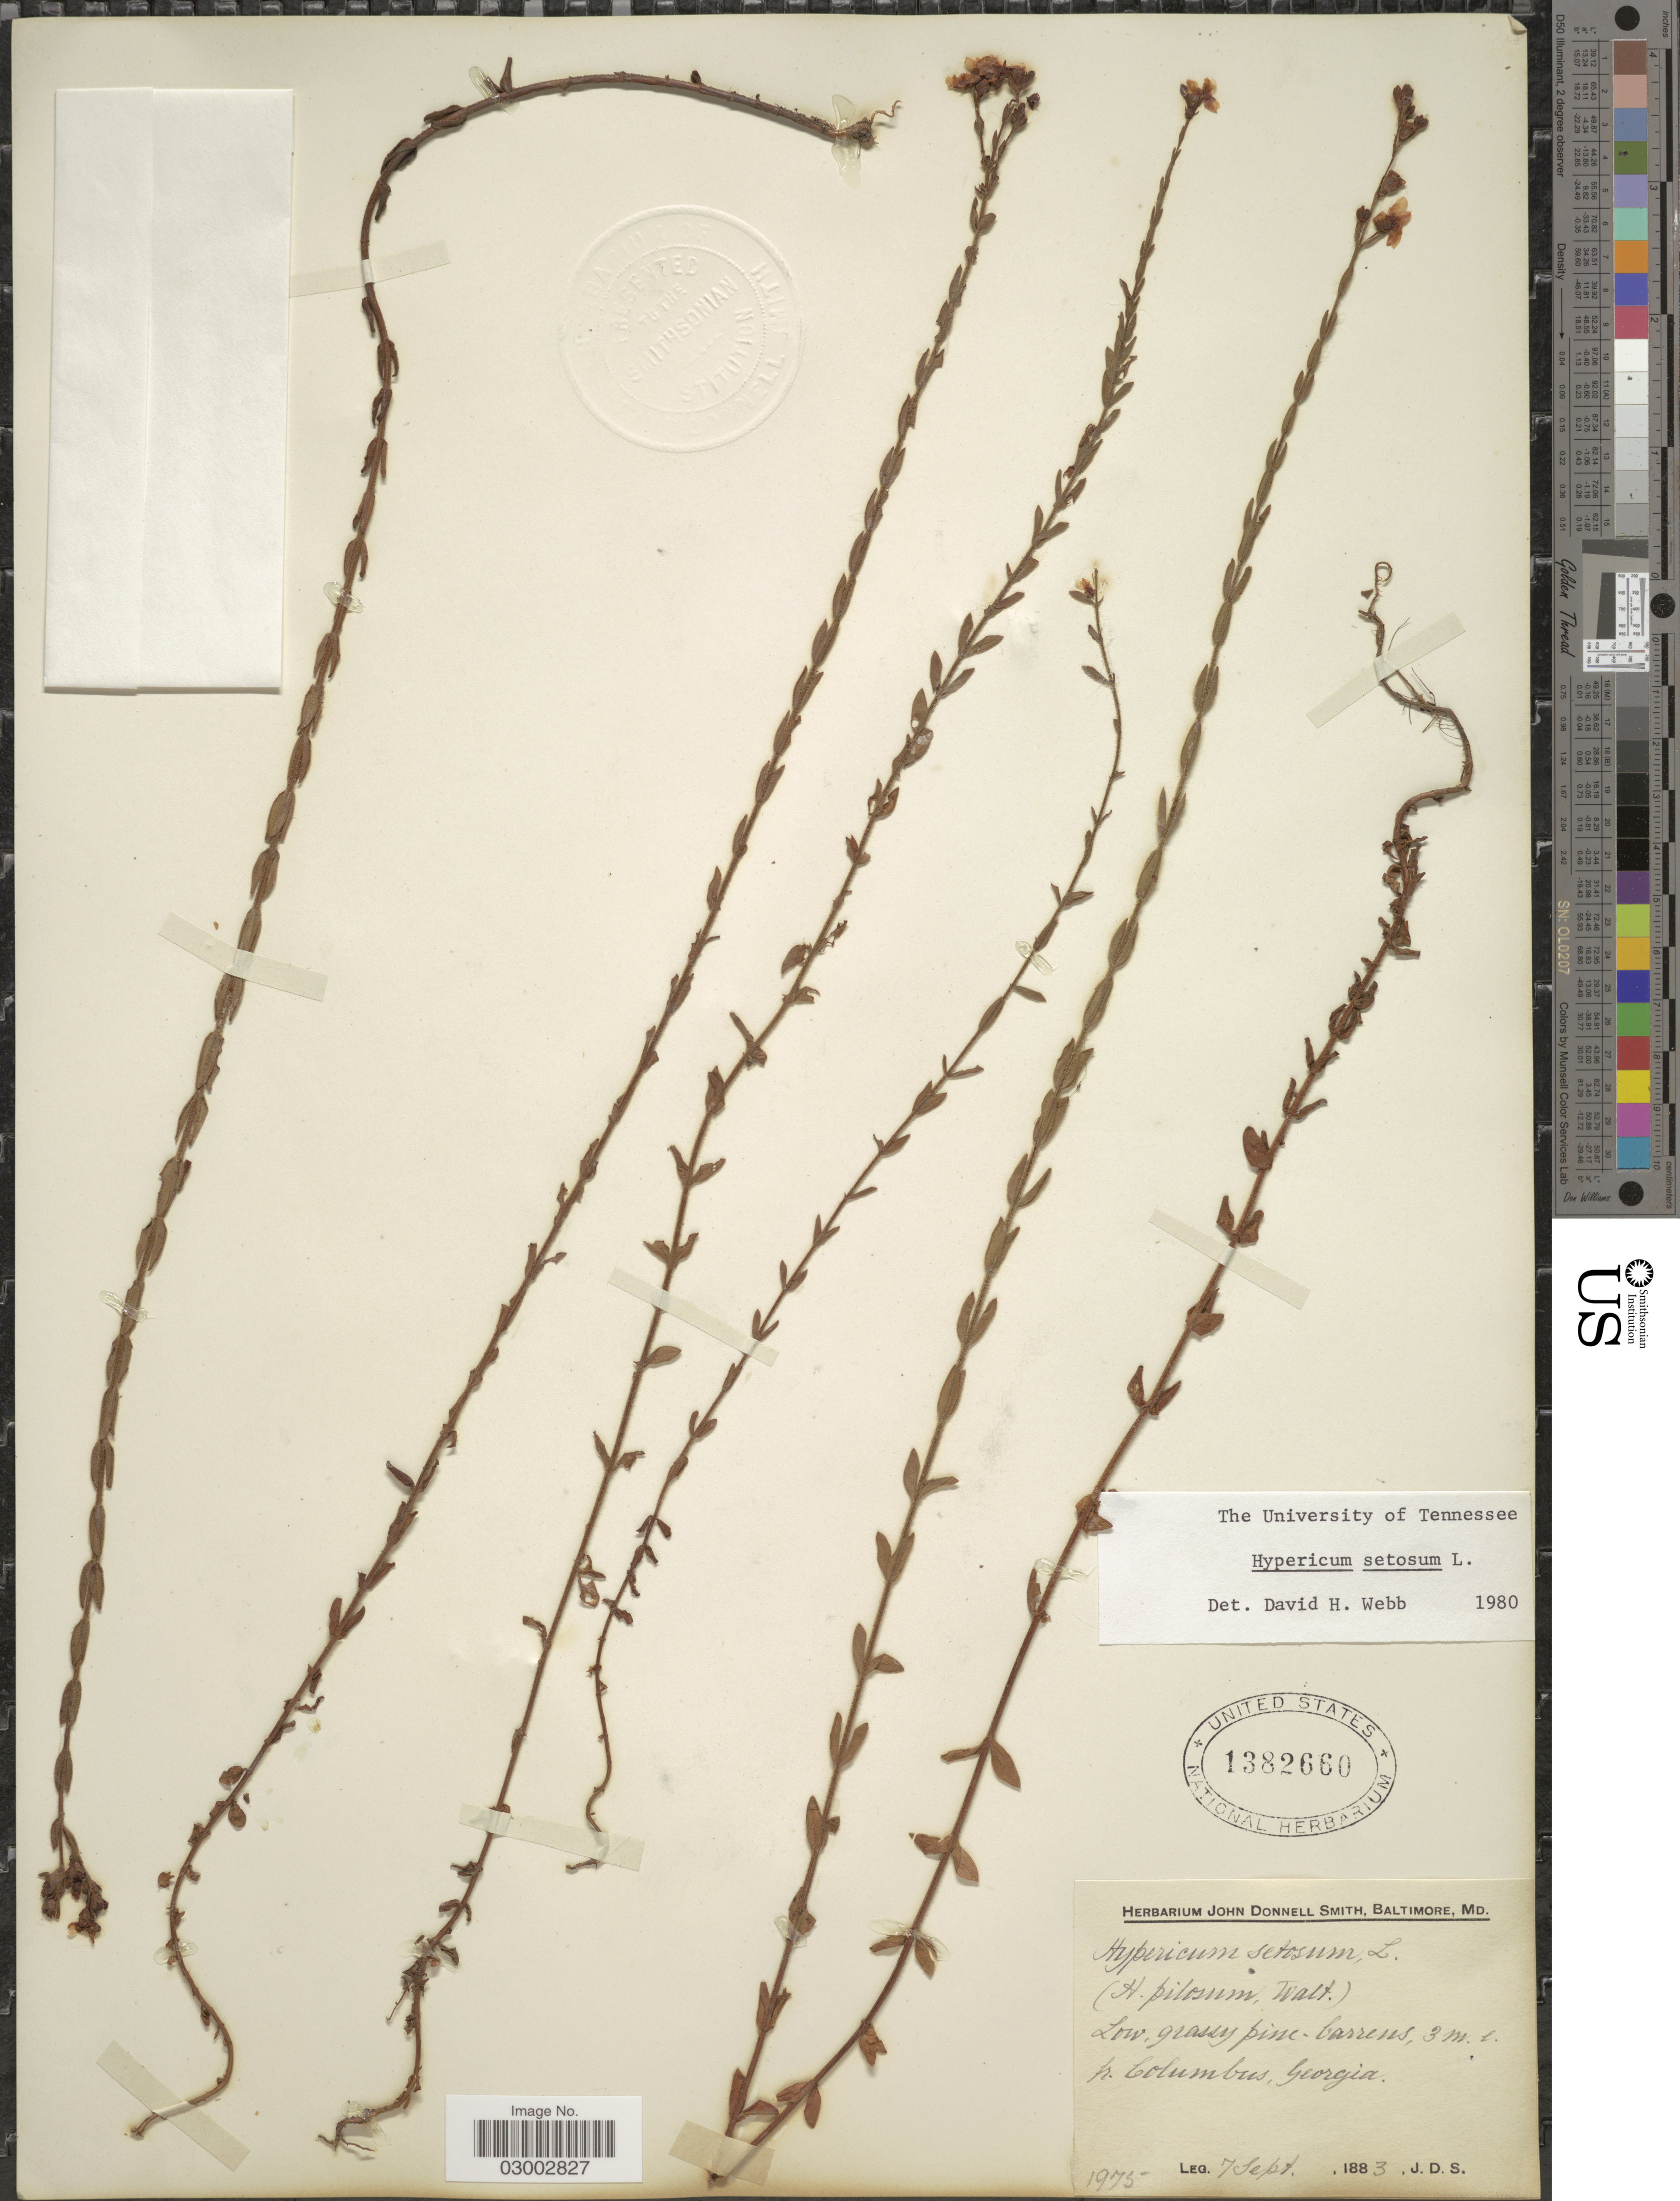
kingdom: Plantae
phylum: Tracheophyta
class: Magnoliopsida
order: Malpighiales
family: Hypericaceae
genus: Hypericum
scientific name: Hypericum setosum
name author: L.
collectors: J. Donnell Smith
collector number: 1975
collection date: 1883-09-07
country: United States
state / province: Georgia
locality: Low, grassy pine-barrens, 3 m. e. fr. Columbus.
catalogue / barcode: US 1382660